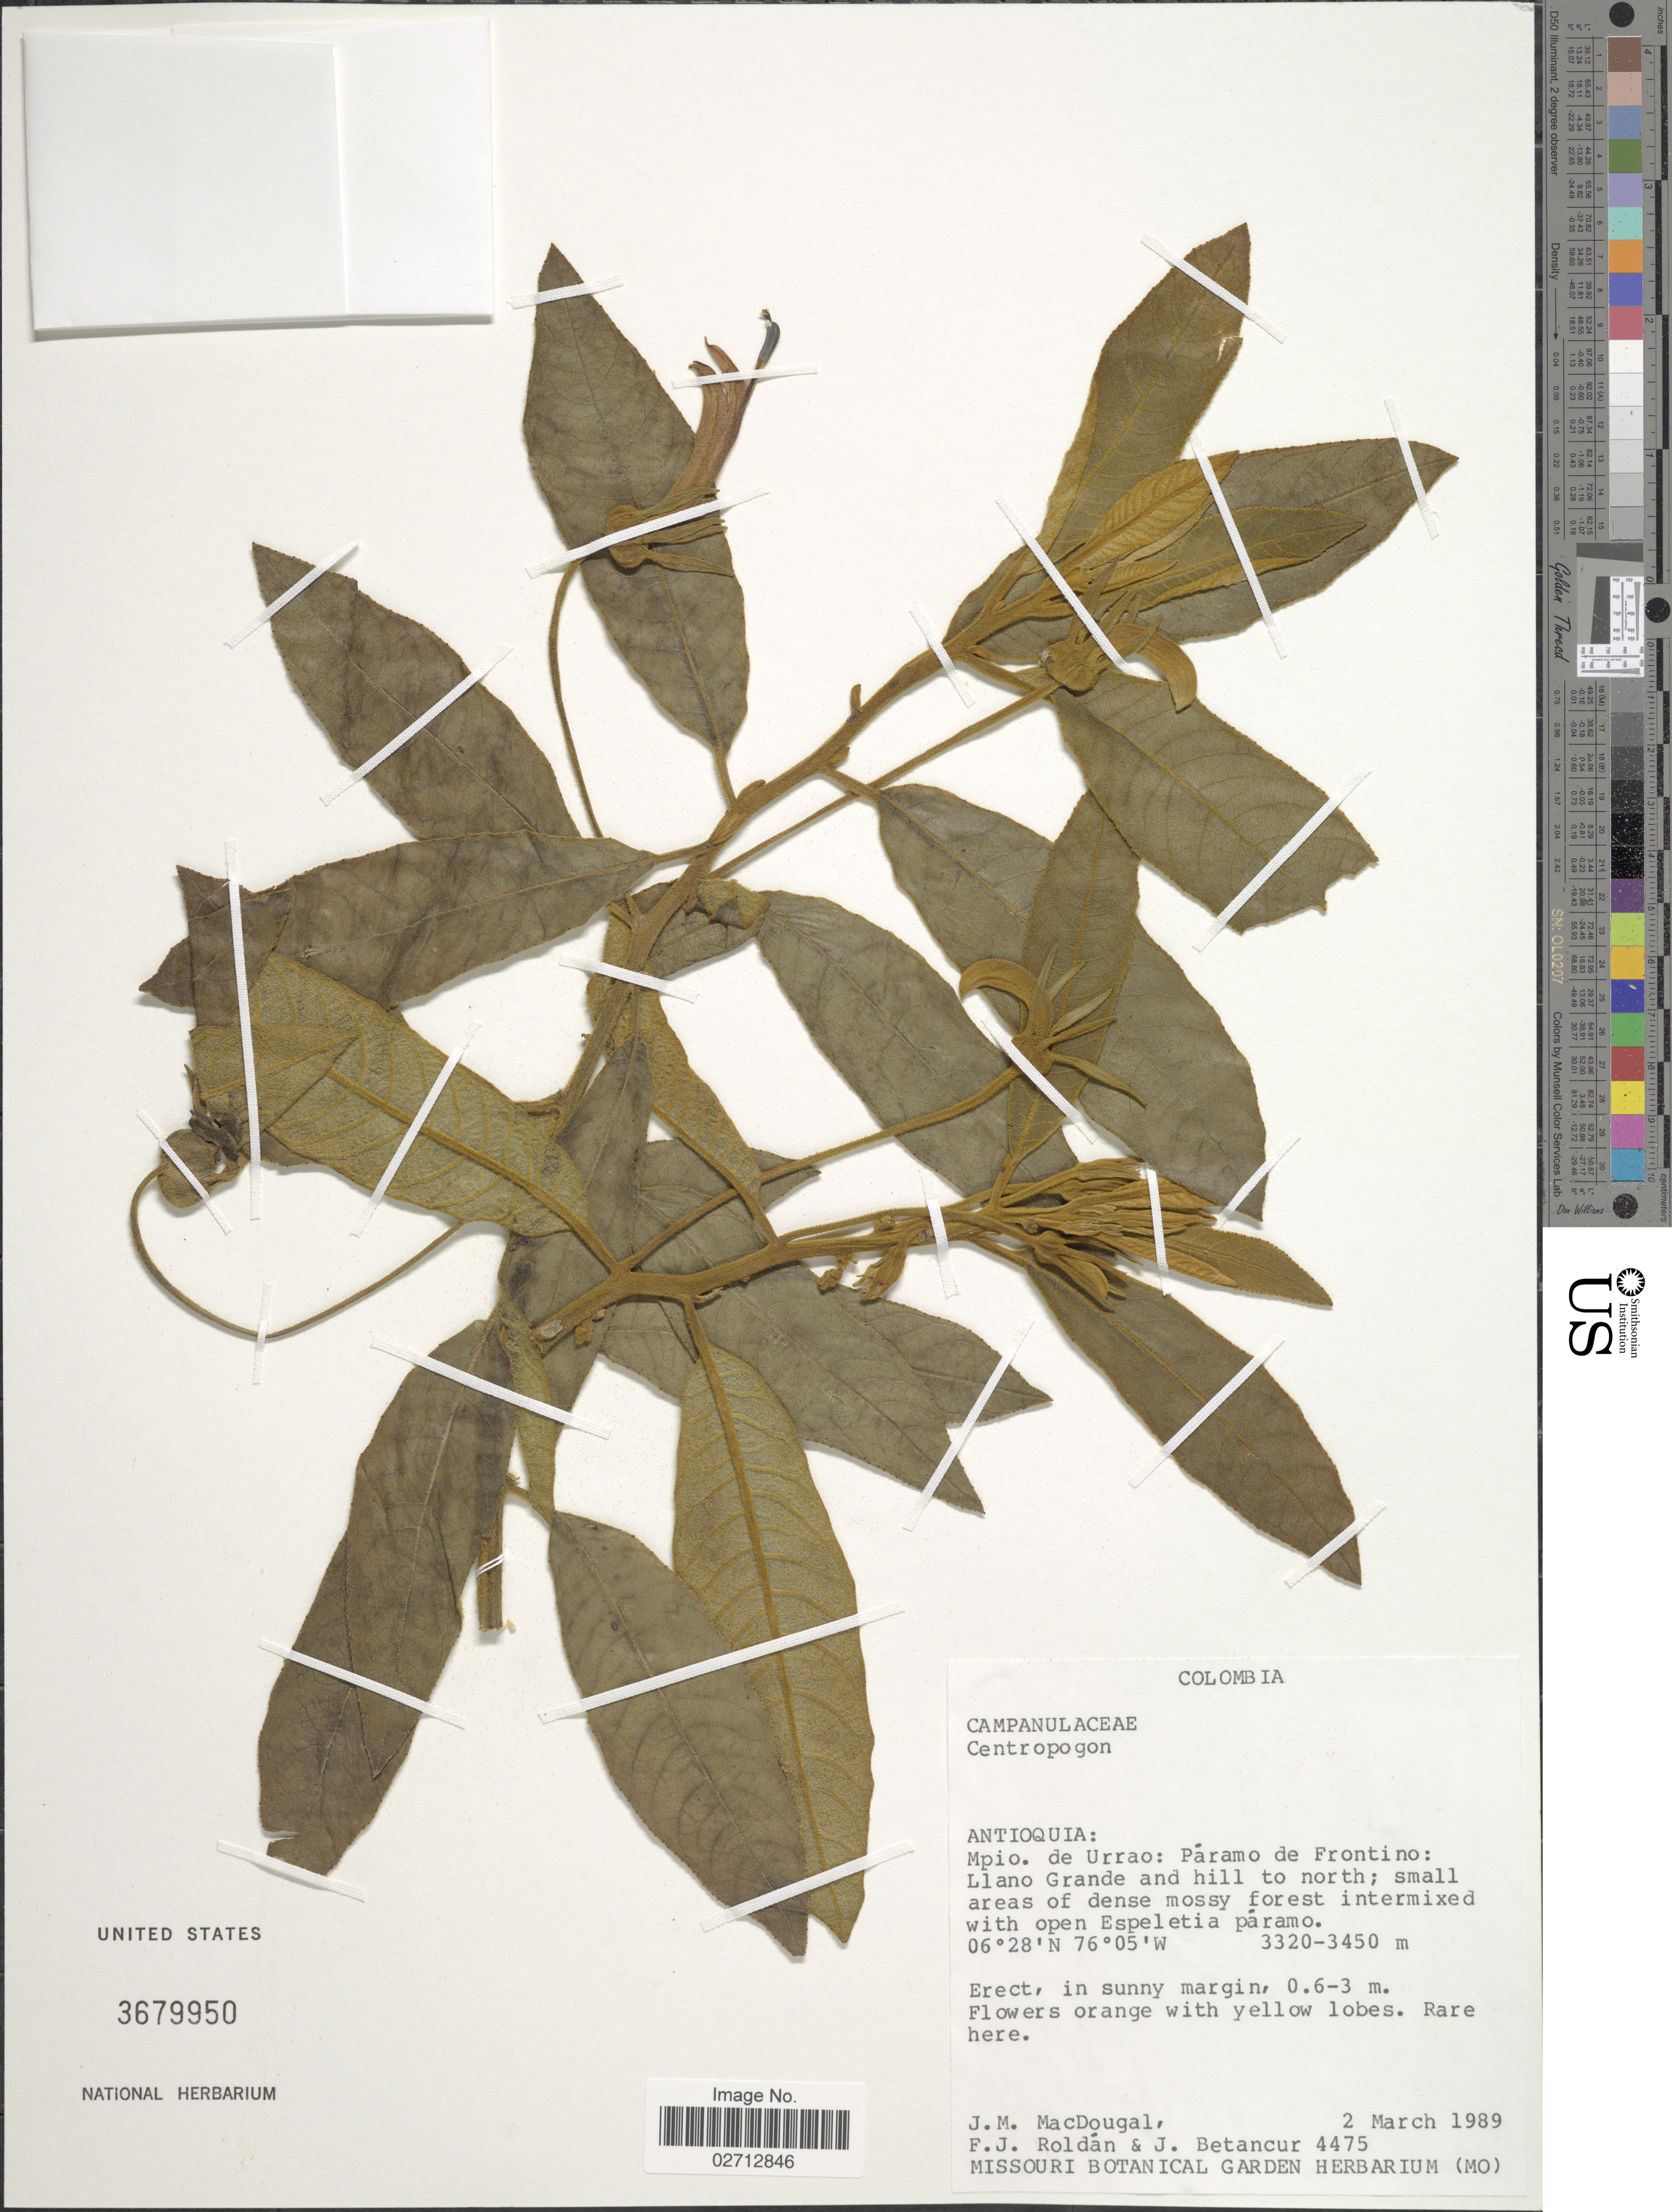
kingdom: Plantae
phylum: Tracheophyta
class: Magnoliopsida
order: Asterales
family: Campanulaceae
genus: Centropogon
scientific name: Centropogon sp.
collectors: J. M. MacDougal, F. J. Roldán & J. Betancur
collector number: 4475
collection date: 1989-03-02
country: Colombia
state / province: Antioquia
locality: Mpio. de Urrao: Paramo de Frontino: Llano Grande and hill to north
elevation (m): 3320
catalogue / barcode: US 3679950